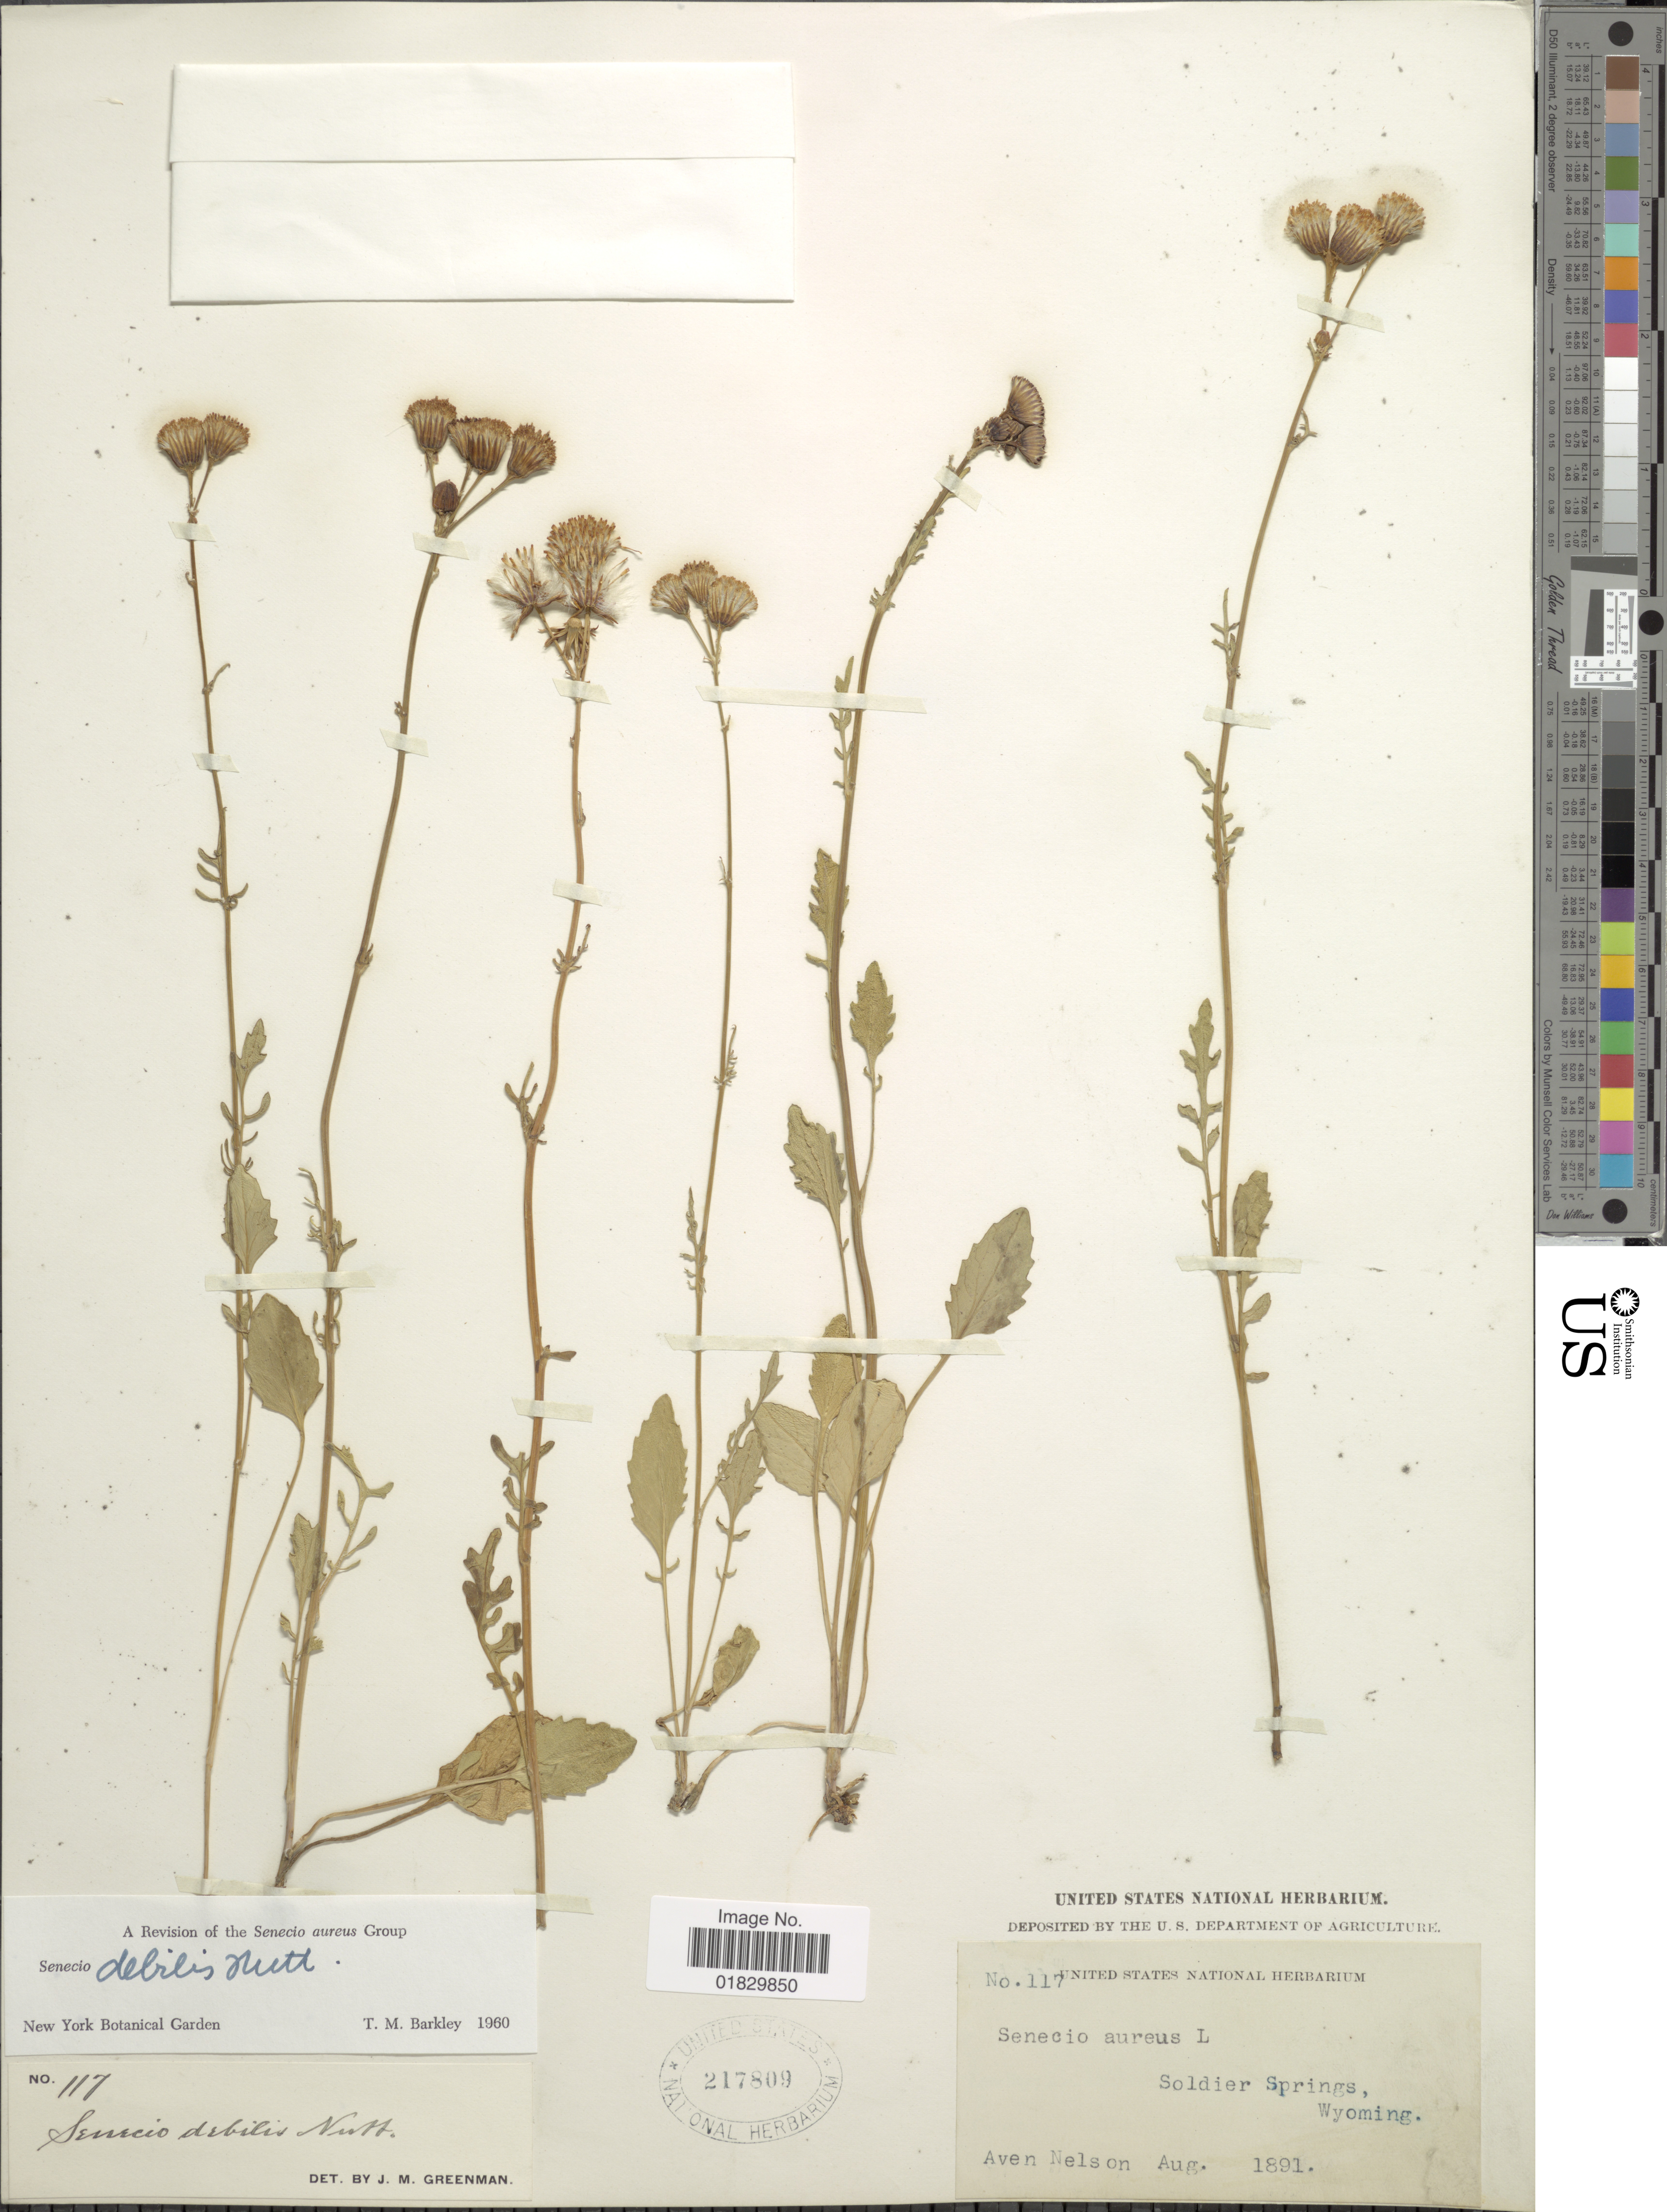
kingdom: Plantae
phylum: Tracheophyta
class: Magnoliopsida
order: Asterales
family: Asteraceae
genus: Packera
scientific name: Packera debilis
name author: (Nutt.) W.A. Weber & Á. Löve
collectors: A. Nelson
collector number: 117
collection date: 1891-08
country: United States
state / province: Wyoming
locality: Soldier Springs, Wyoming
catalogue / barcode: US 217809